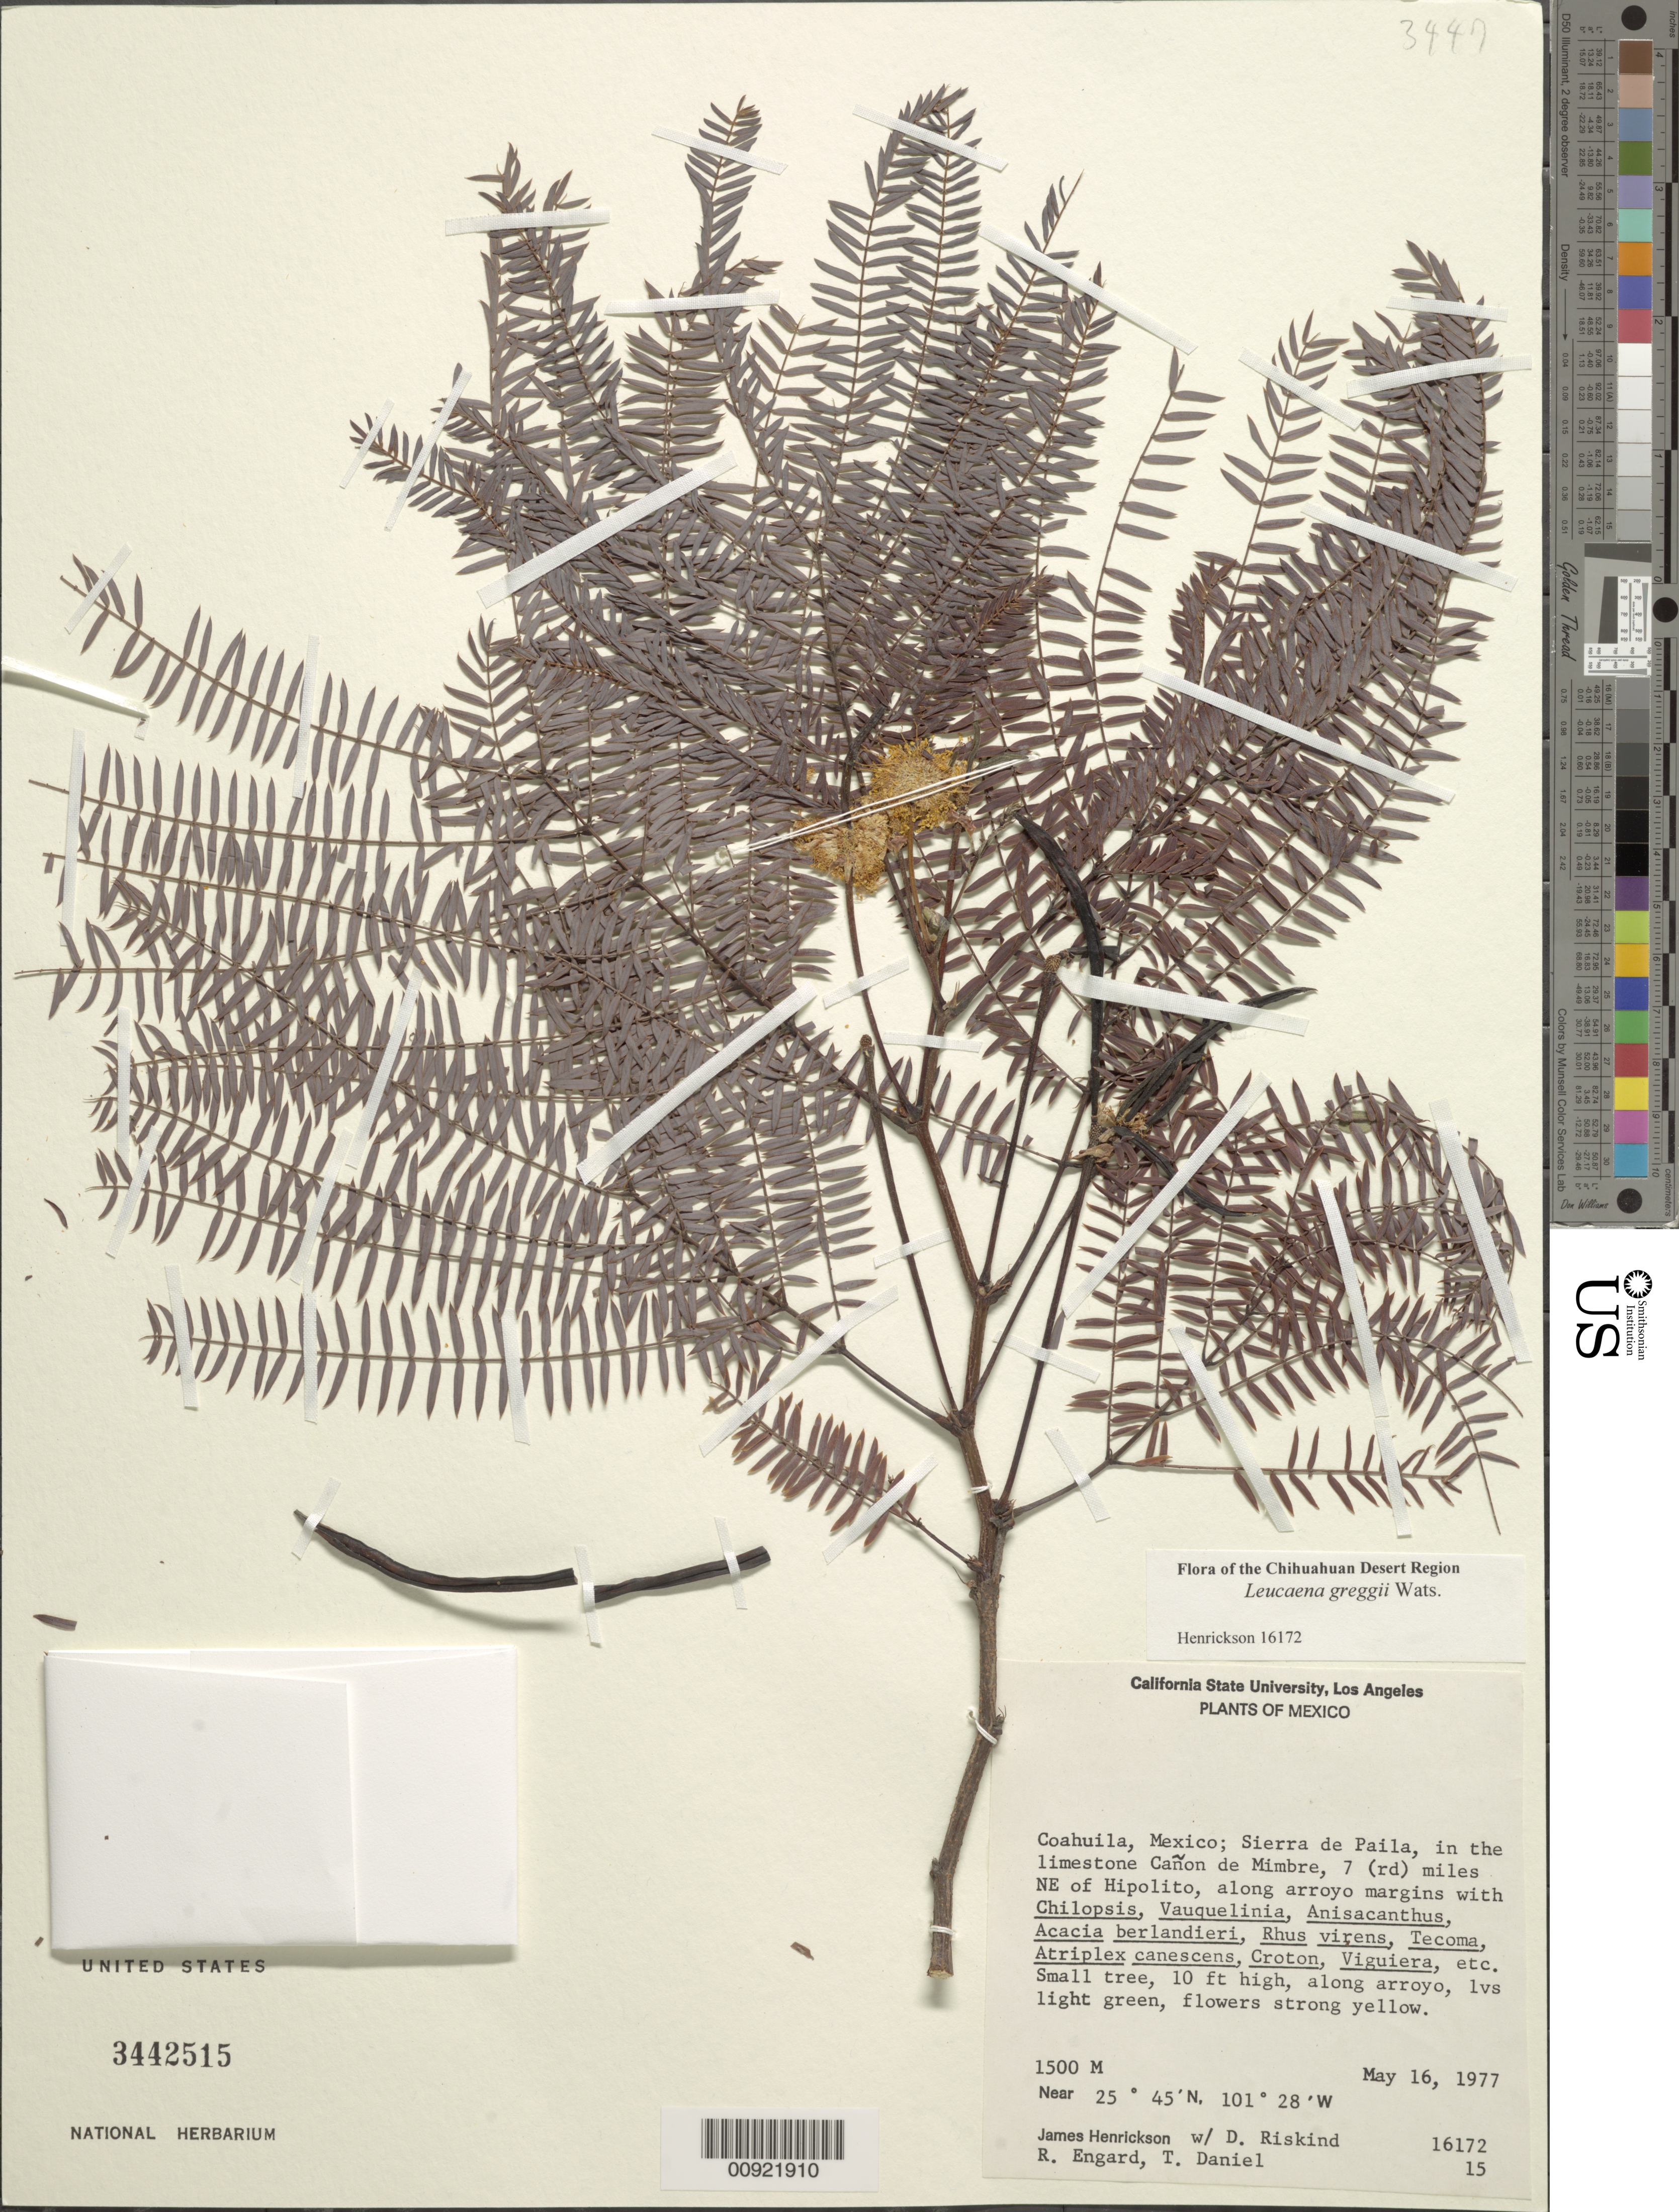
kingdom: Plantae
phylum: Tracheophyta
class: Magnoliopsida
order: Fabales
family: Fabaceae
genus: Leucaena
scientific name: Leucaena greggii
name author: S. Watson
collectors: J. Henrickson, D. Riskind, R. Engard & T. F. Daniel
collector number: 16172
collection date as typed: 16 May 1977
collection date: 1977-05-16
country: Mexico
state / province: Coahuila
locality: Coahuila; Sierra de la Paila, in the limestone Cañon de Mimbre, 7 (rd) miles NE of Hipolito.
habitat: Limestone Cañon, along arroyo margins with Chilopsis, Vauquelinia, Anisacanthus, Acacia berlandieri, Rhus virens, Tecoma, Atriplex canescens, Croton, Viguiera, etc.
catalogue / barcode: US 3442515